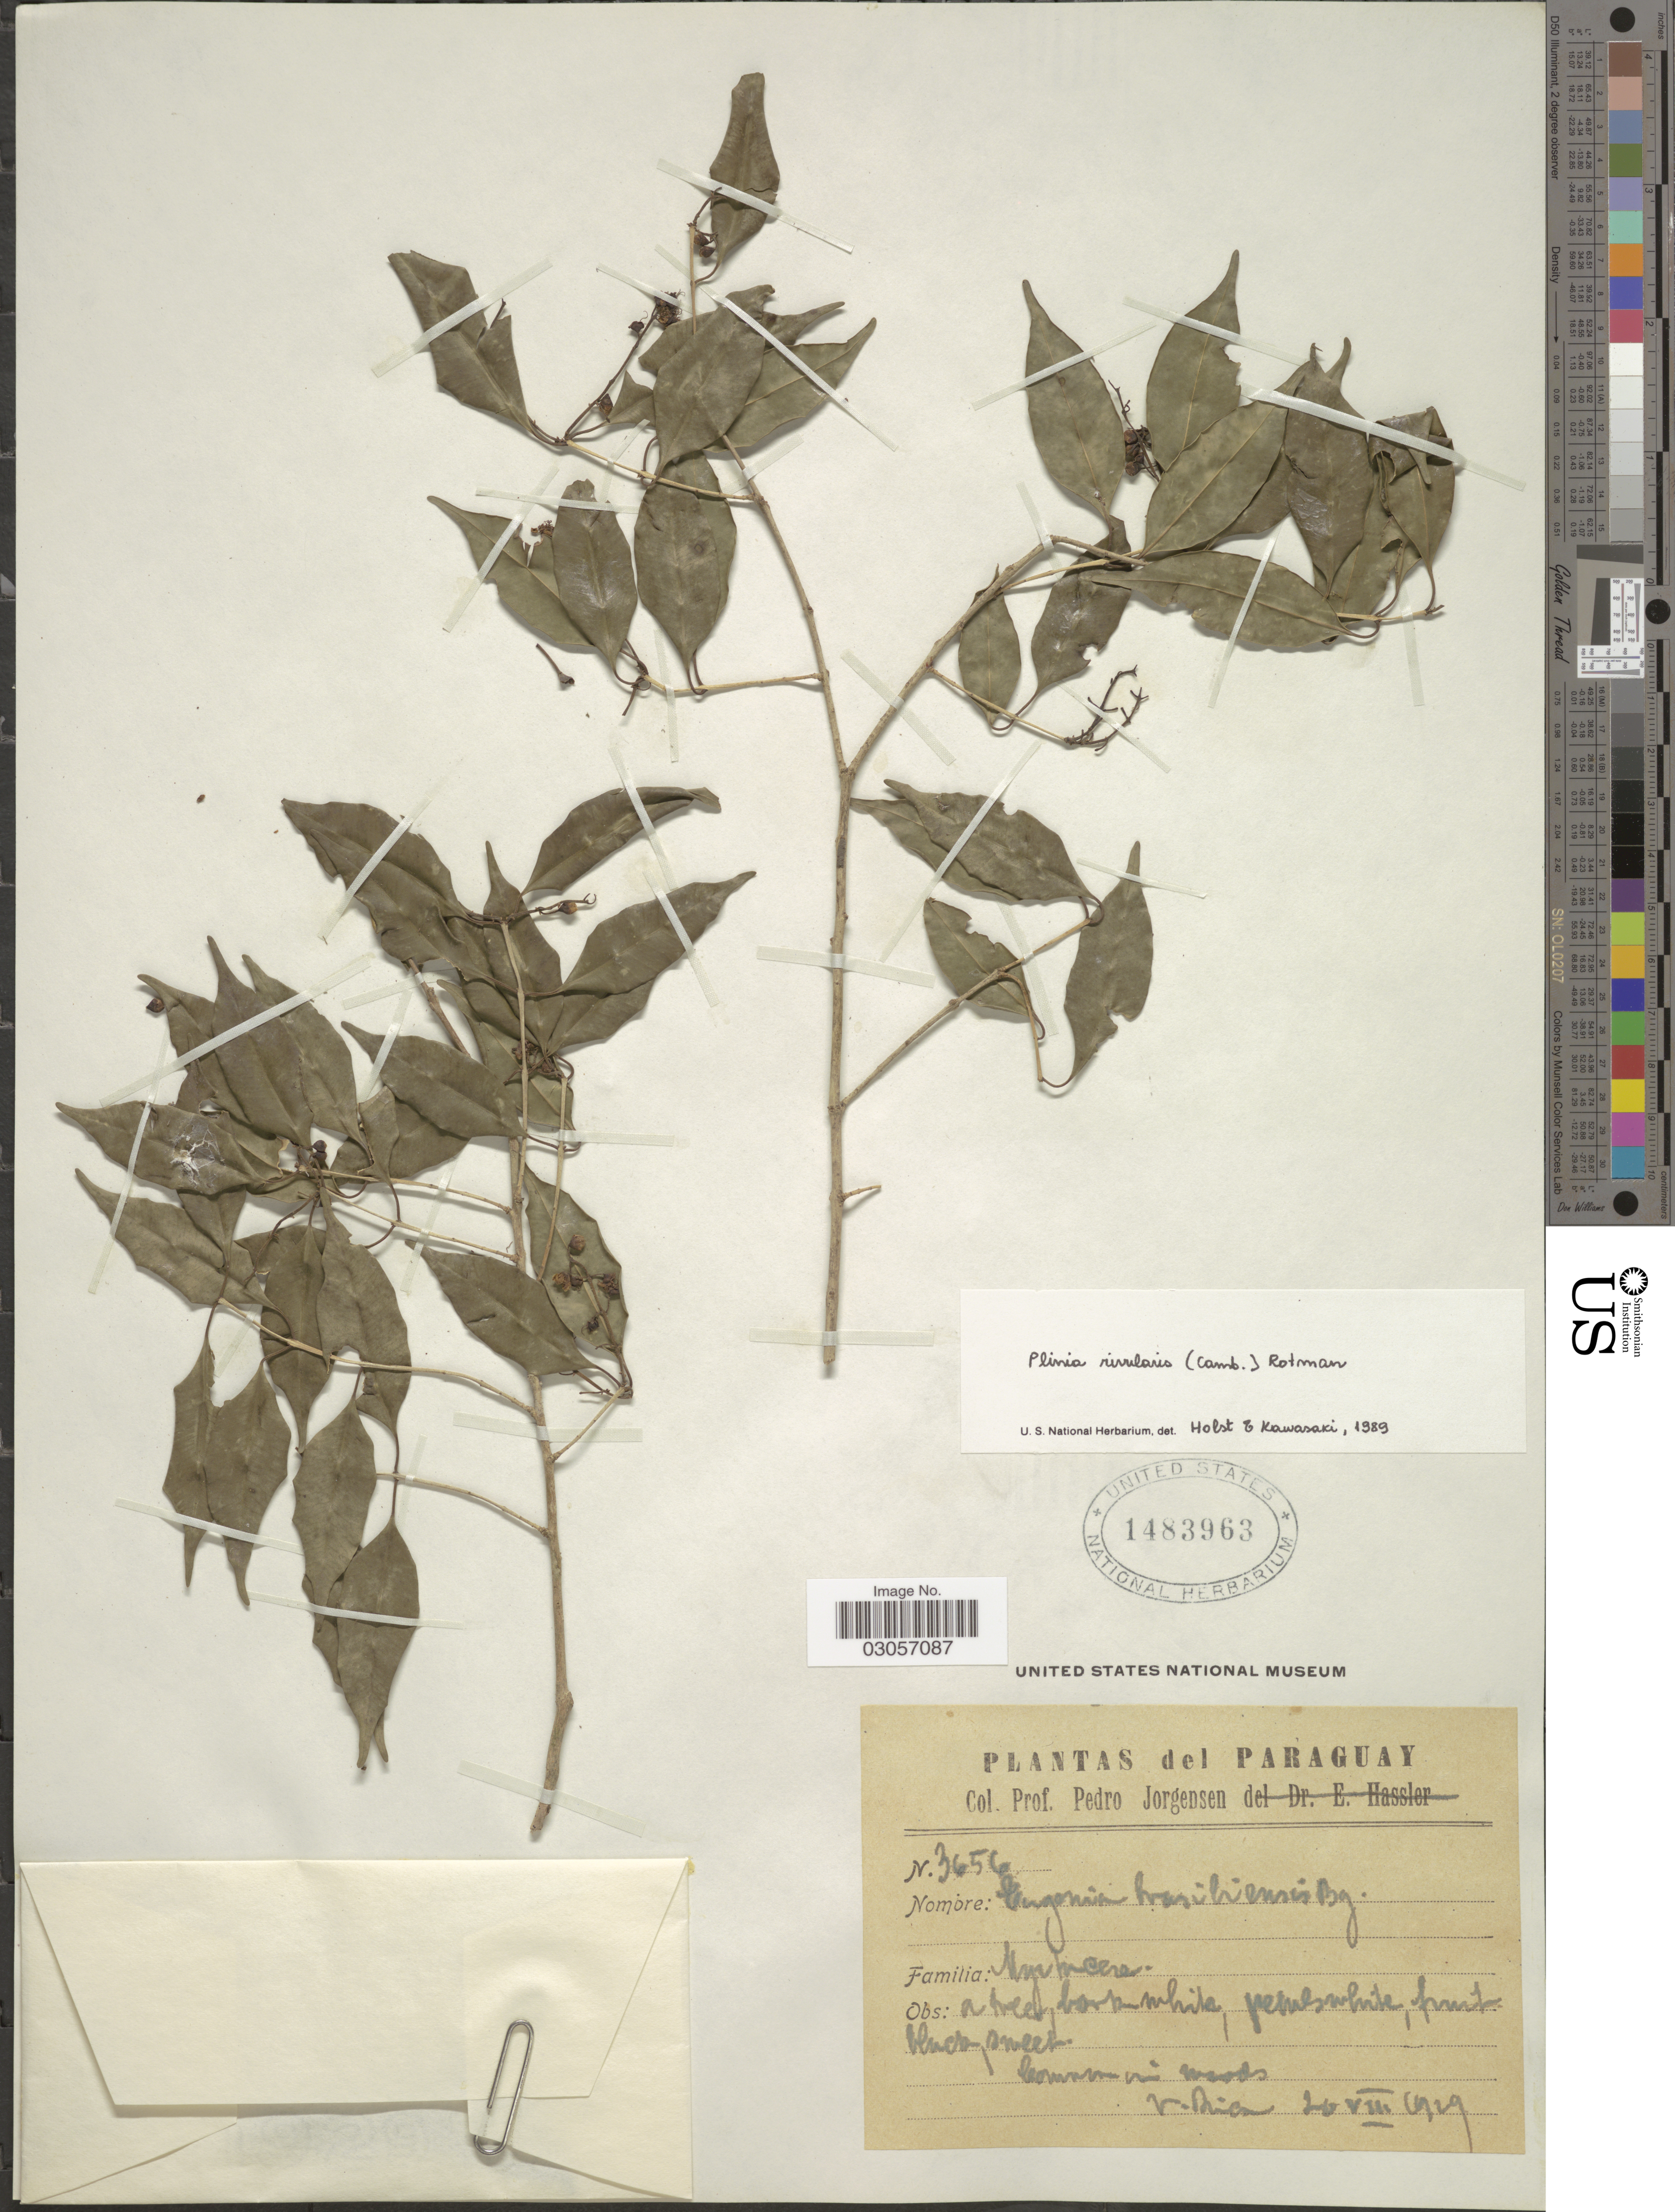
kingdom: Plantae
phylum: Tracheophyta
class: Magnoliopsida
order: Myrtales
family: Myrtaceae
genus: Plinia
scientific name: Plinia rivularis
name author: (Cambess.) Rotman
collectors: P. Jörgensen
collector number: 3656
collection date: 1929-08-20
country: Paraguay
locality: V. Rica.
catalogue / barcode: US 1483963